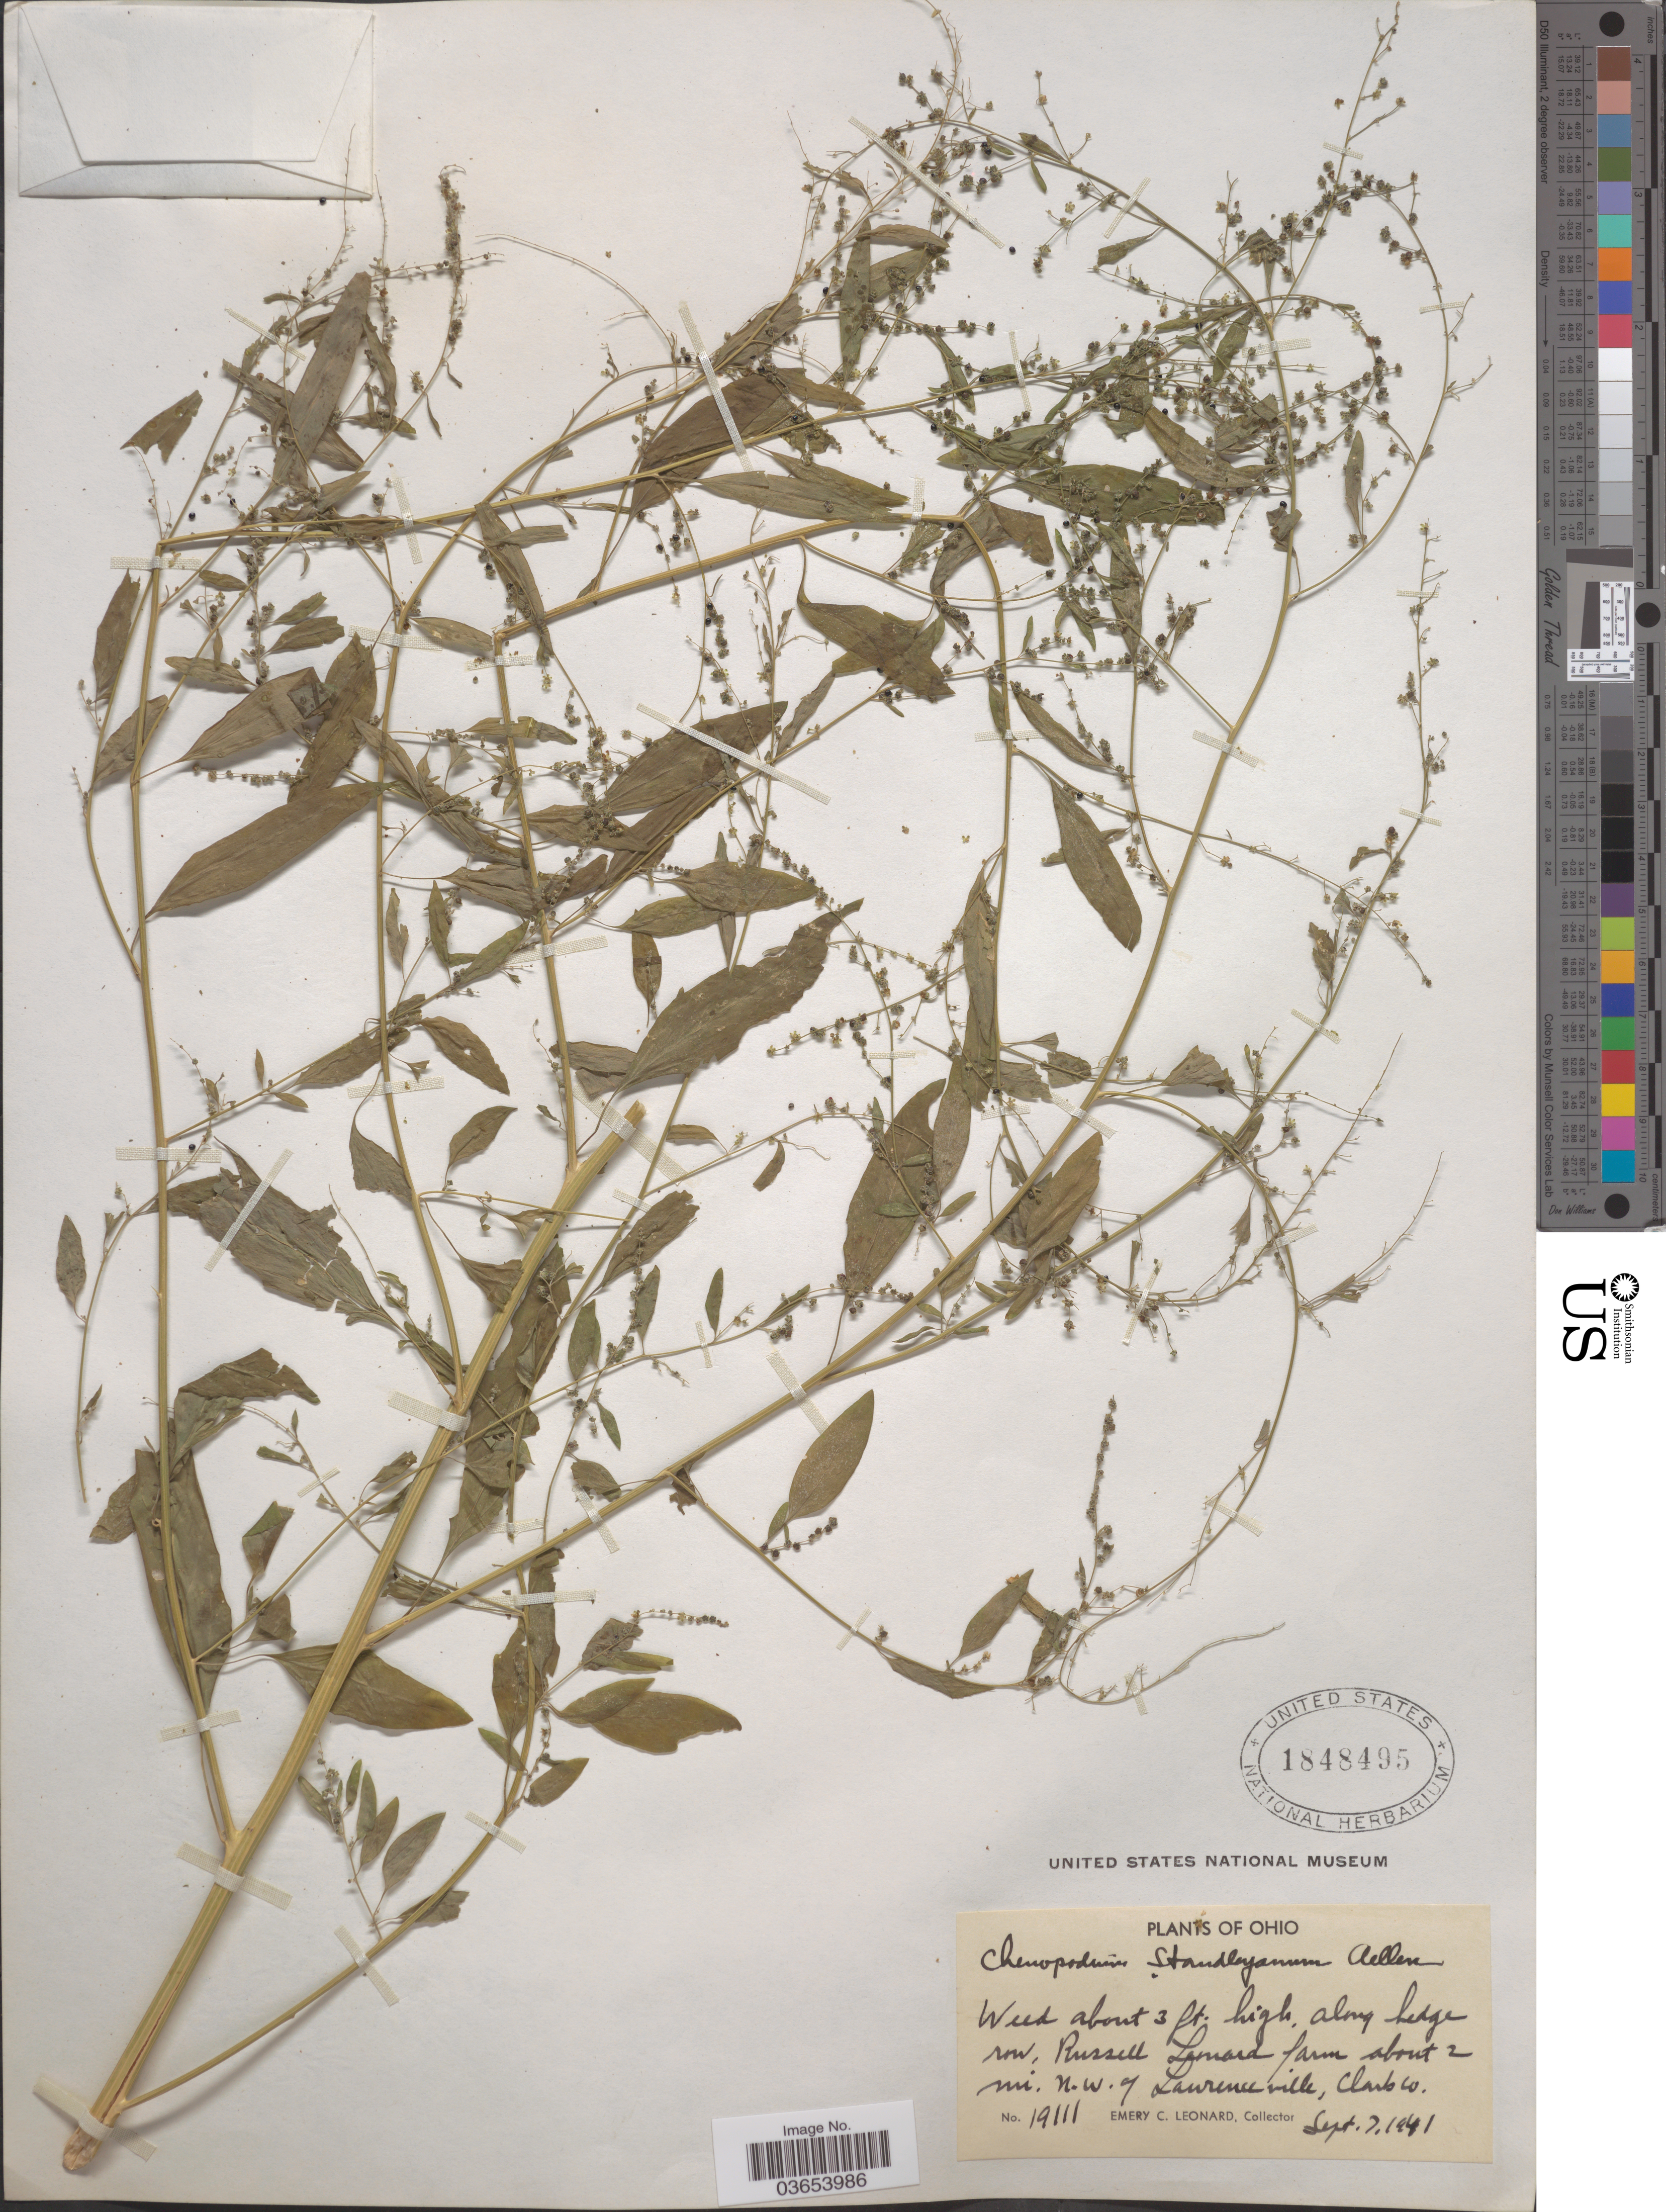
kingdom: Plantae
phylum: Tracheophyta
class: Magnoliopsida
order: Caryophyllales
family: Amaranthaceae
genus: Chenopodium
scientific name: Chenopodium standleyanum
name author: Aellen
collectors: E. C. Leonard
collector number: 19111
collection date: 1941-09-07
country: United States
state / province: Ohio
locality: Russell Leonard farm about 2 mi. n.w. of Lawrence ville, Clark Co.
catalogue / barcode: US 1848495